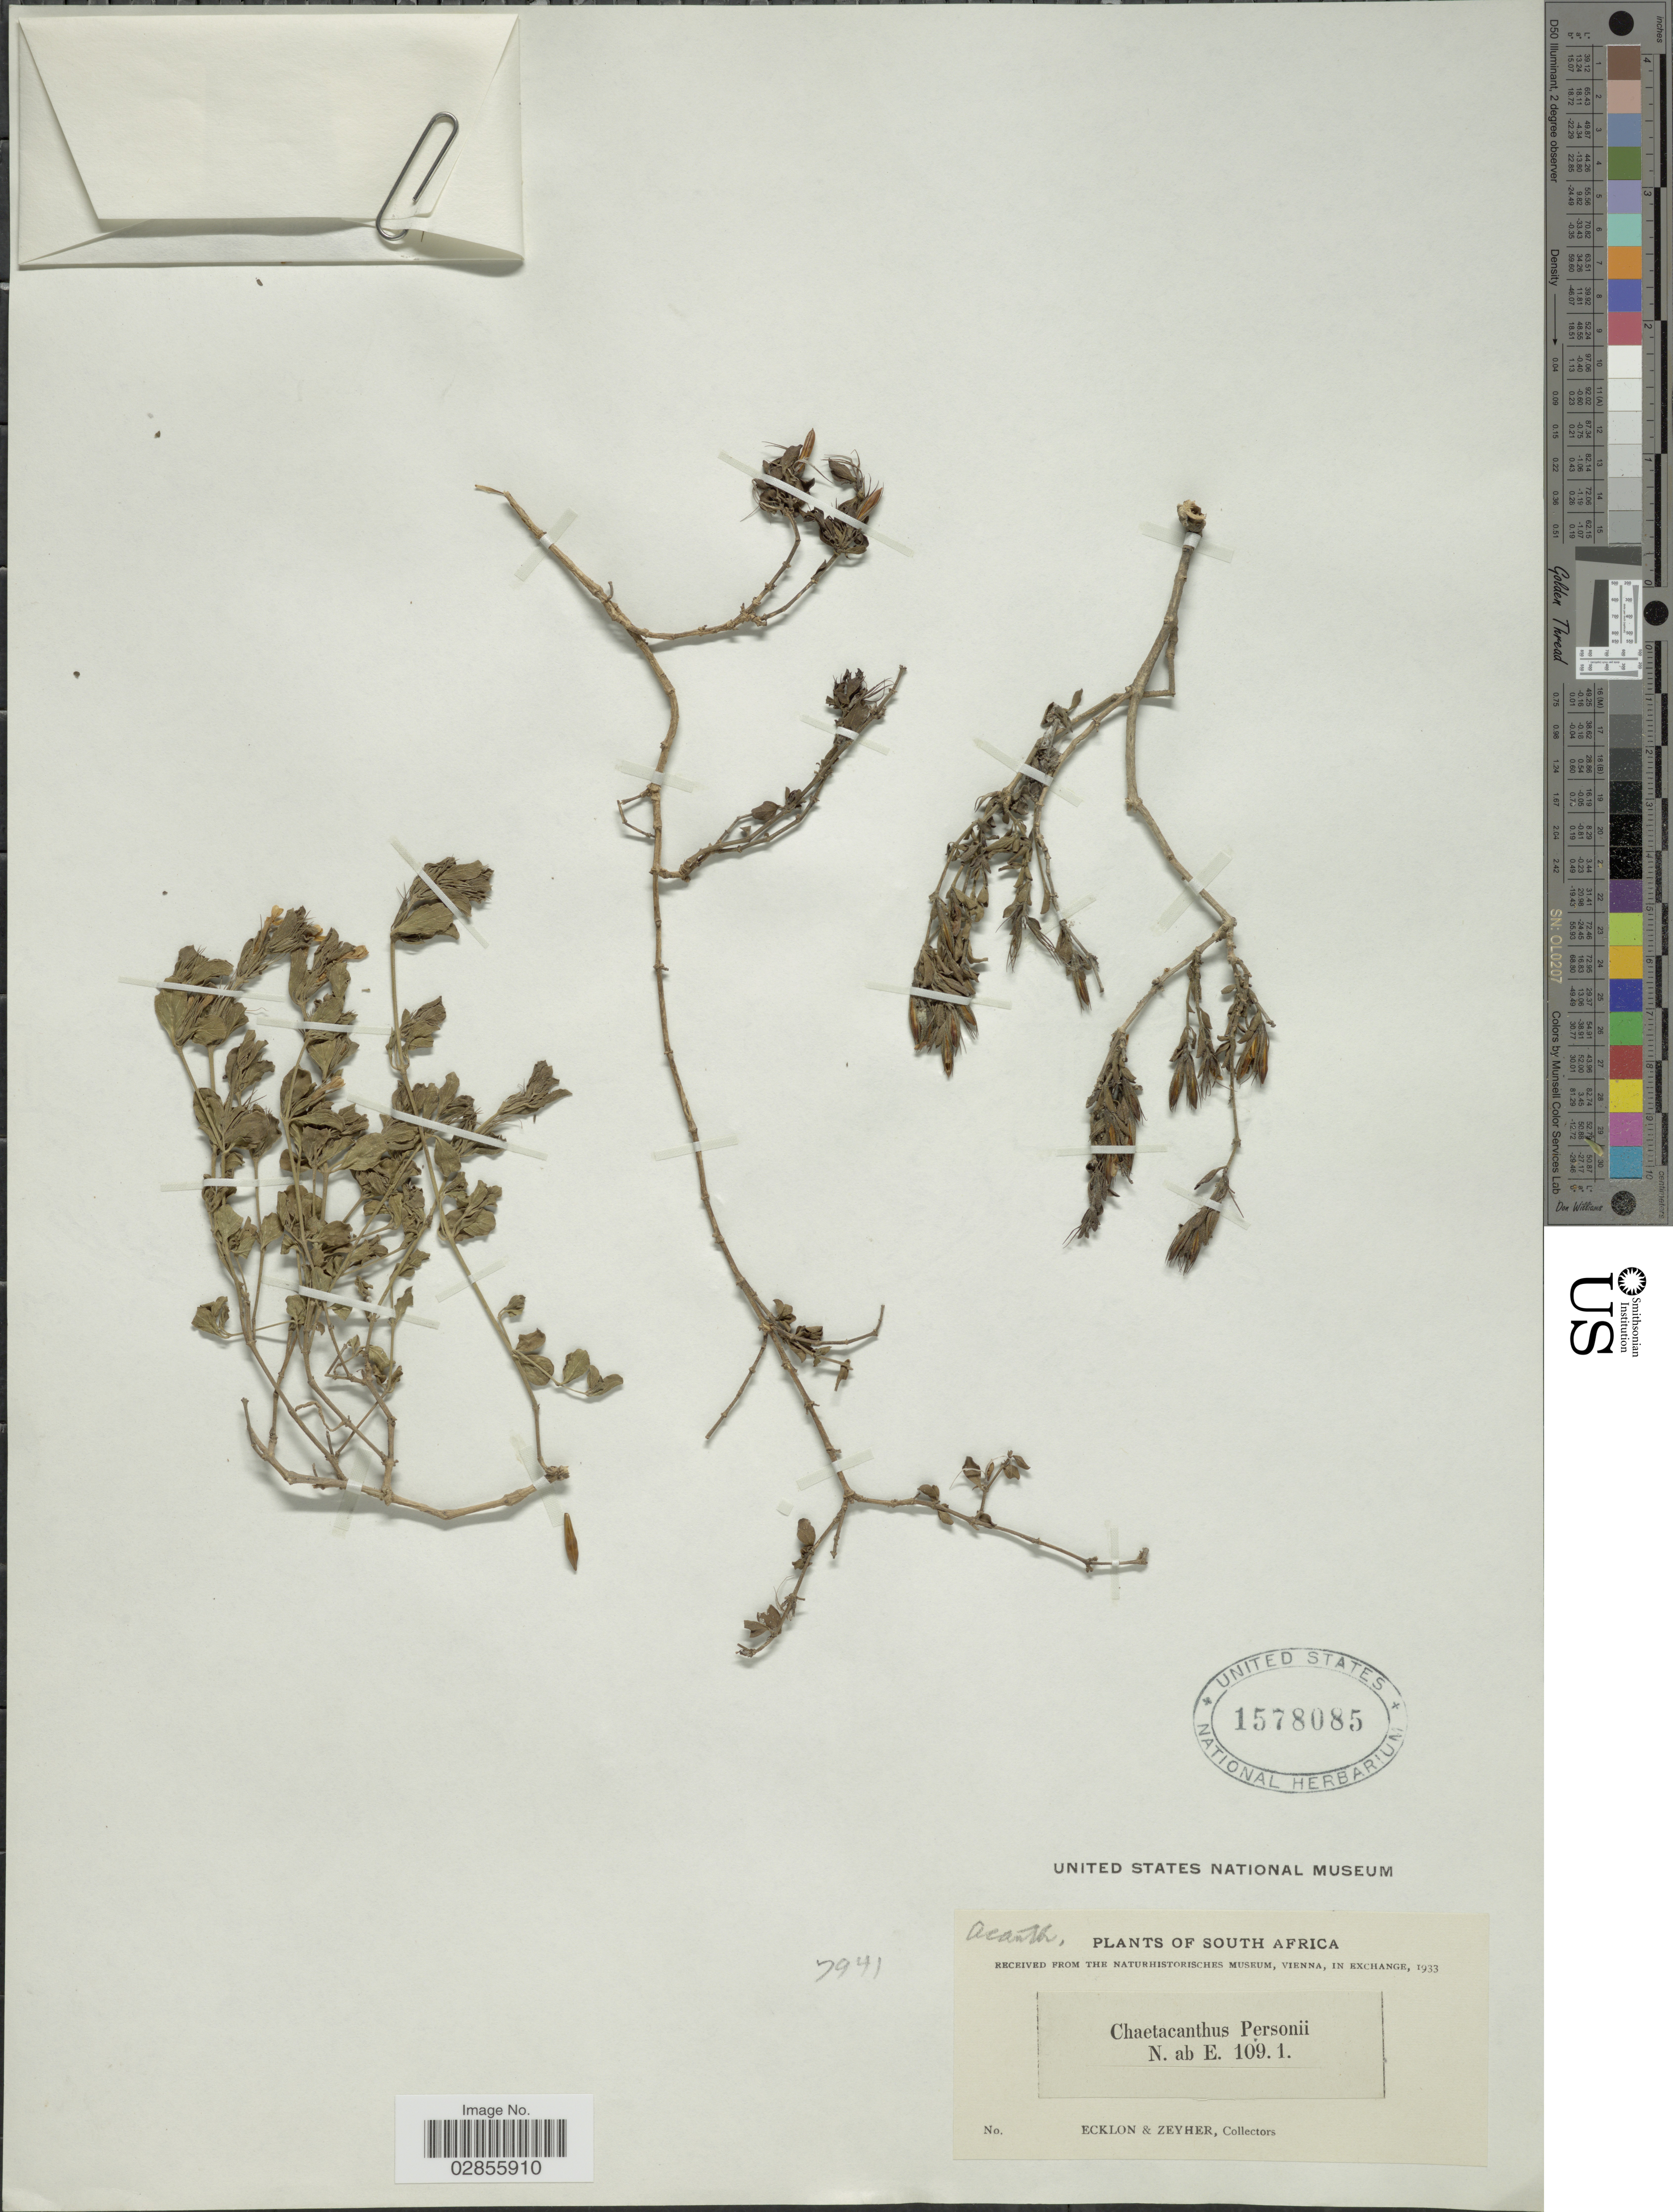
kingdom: Plantae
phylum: Tracheophyta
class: Magnoliopsida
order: Lamiales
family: Acanthaceae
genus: Chaetacanthus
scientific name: Chaetacanthus setiger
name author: (Pers.) Nees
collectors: -. Ecklon & -. Zeyher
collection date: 1933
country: South Africa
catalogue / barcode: US 1578085